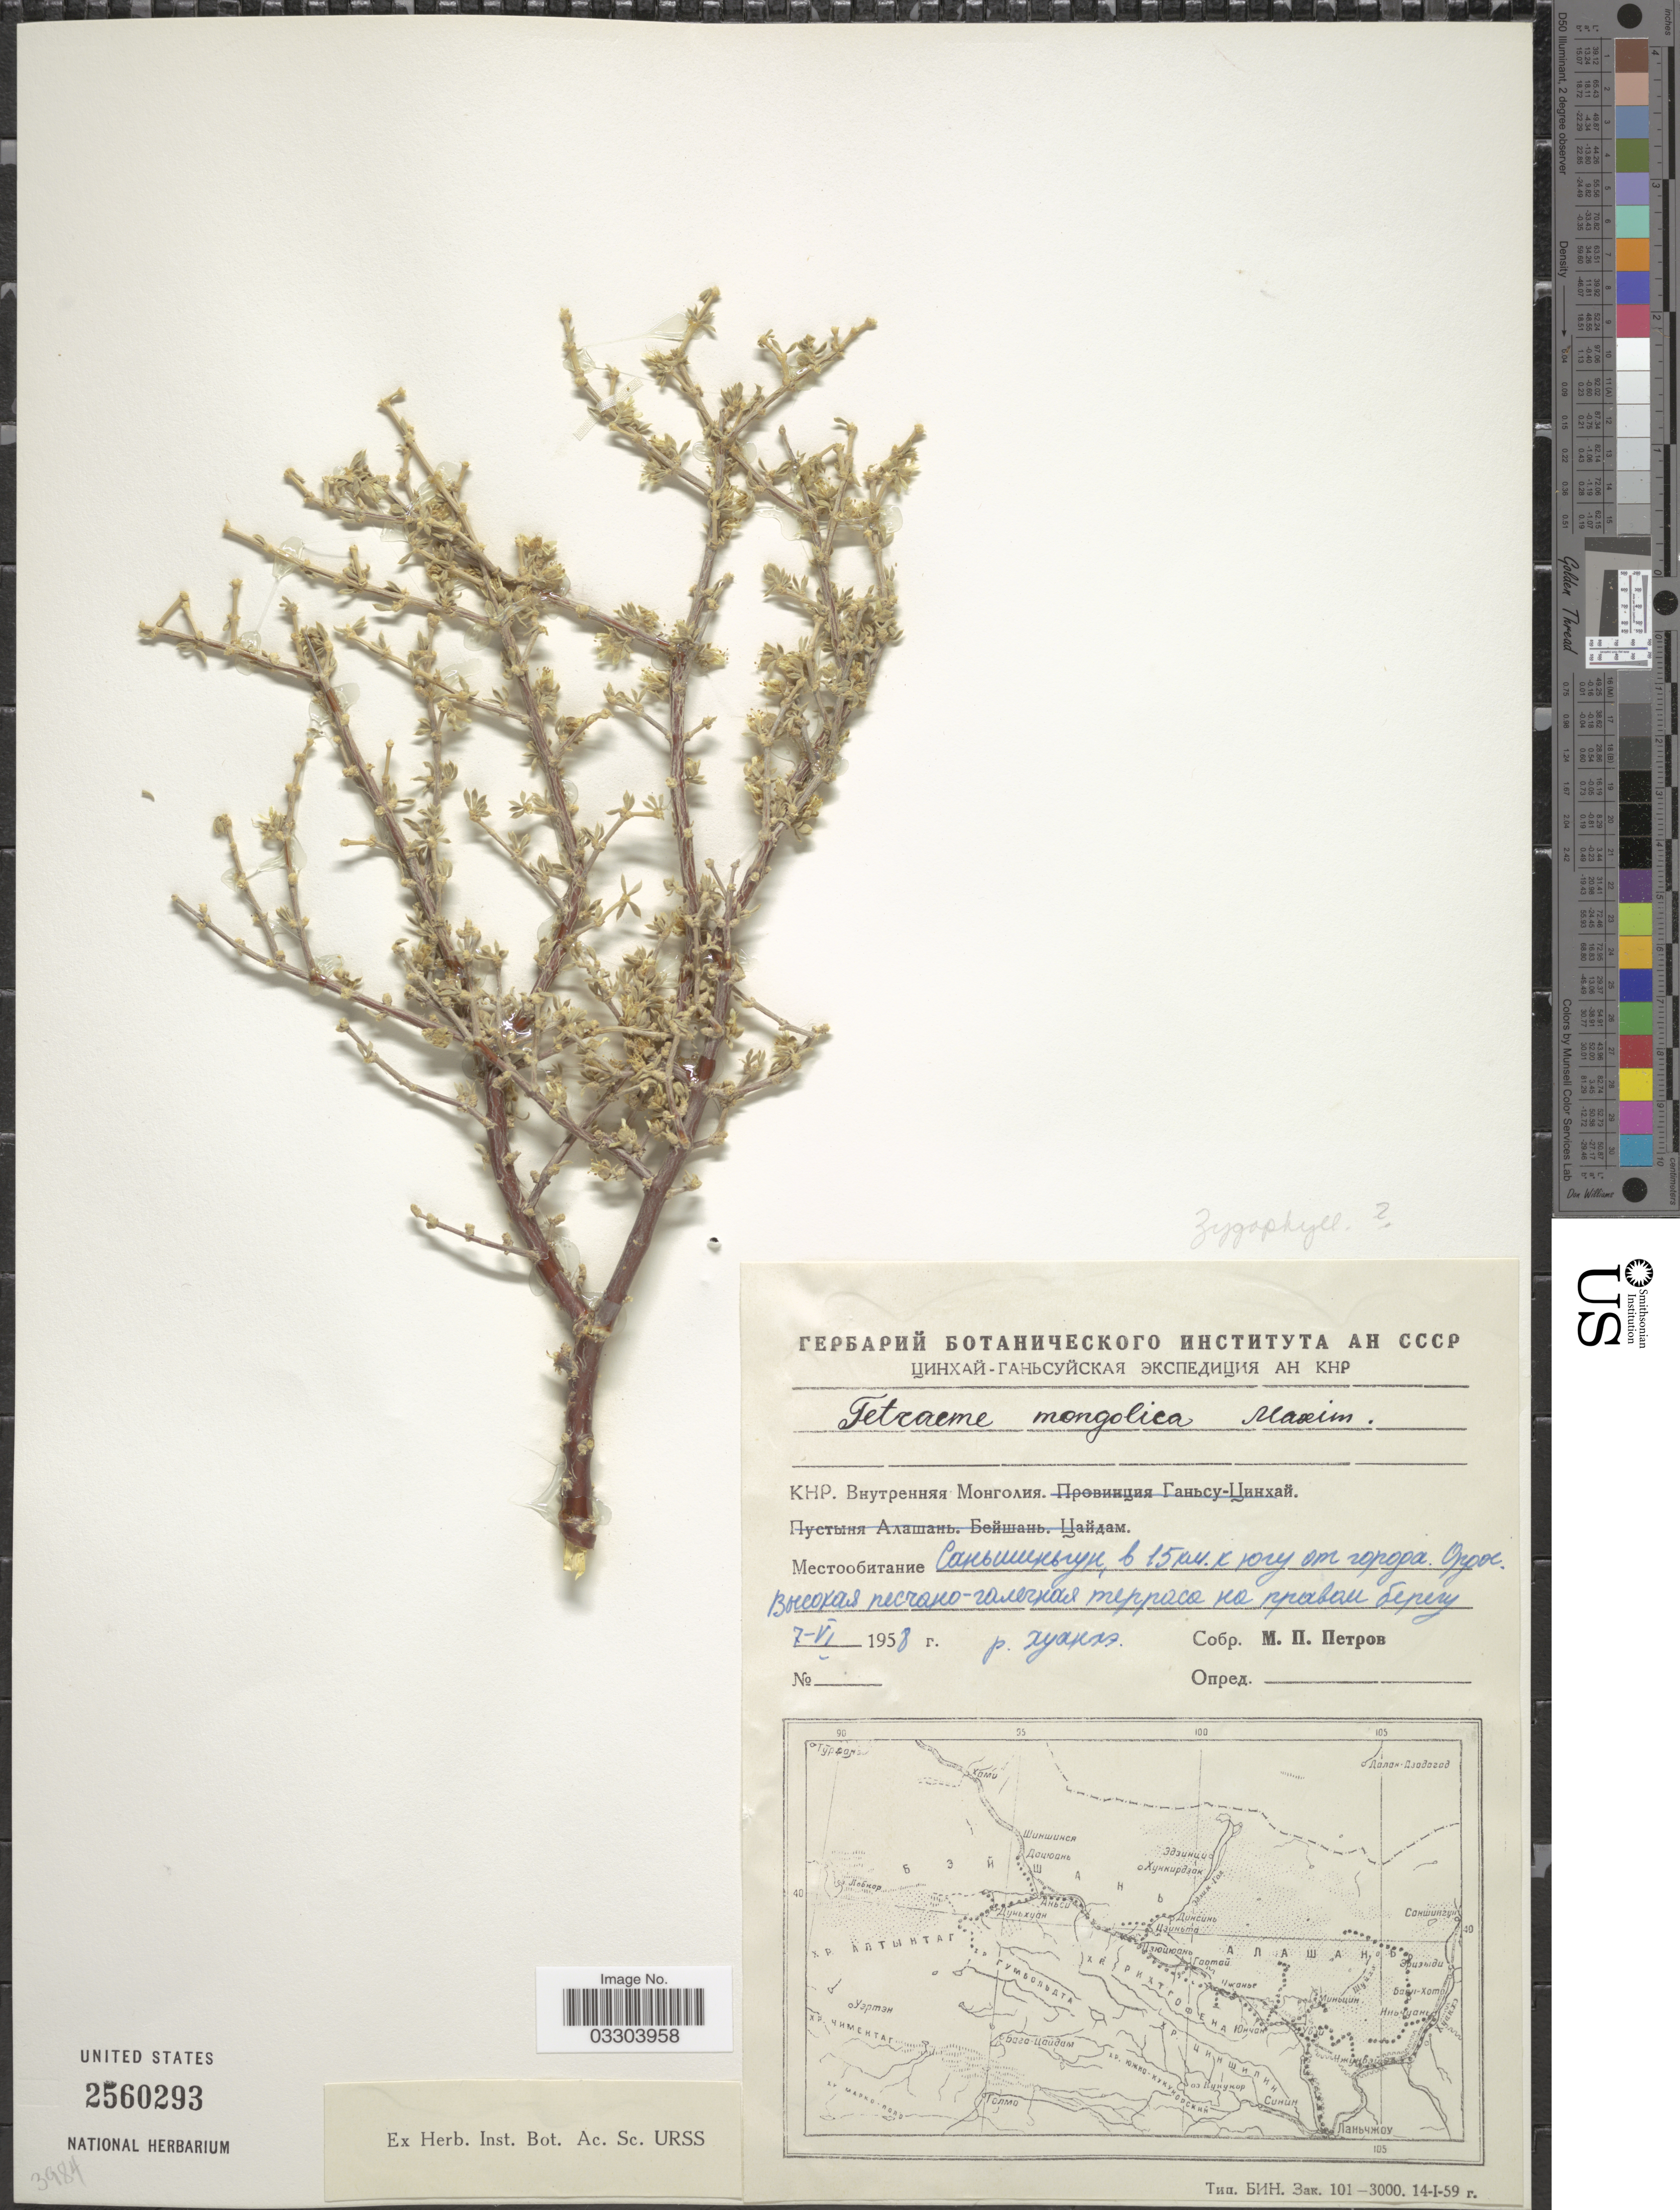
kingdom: Plantae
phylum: Tracheophyta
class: Magnoliopsida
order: Zygophyllales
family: Zygophyllaceae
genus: Tetraena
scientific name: Tetraena mongolica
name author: Maxim.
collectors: M. Petrov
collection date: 1958-06-07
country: China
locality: Inner Mongolia, 15 km S from Sanshingun, right shore of River Huang-he.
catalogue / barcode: US 2560293